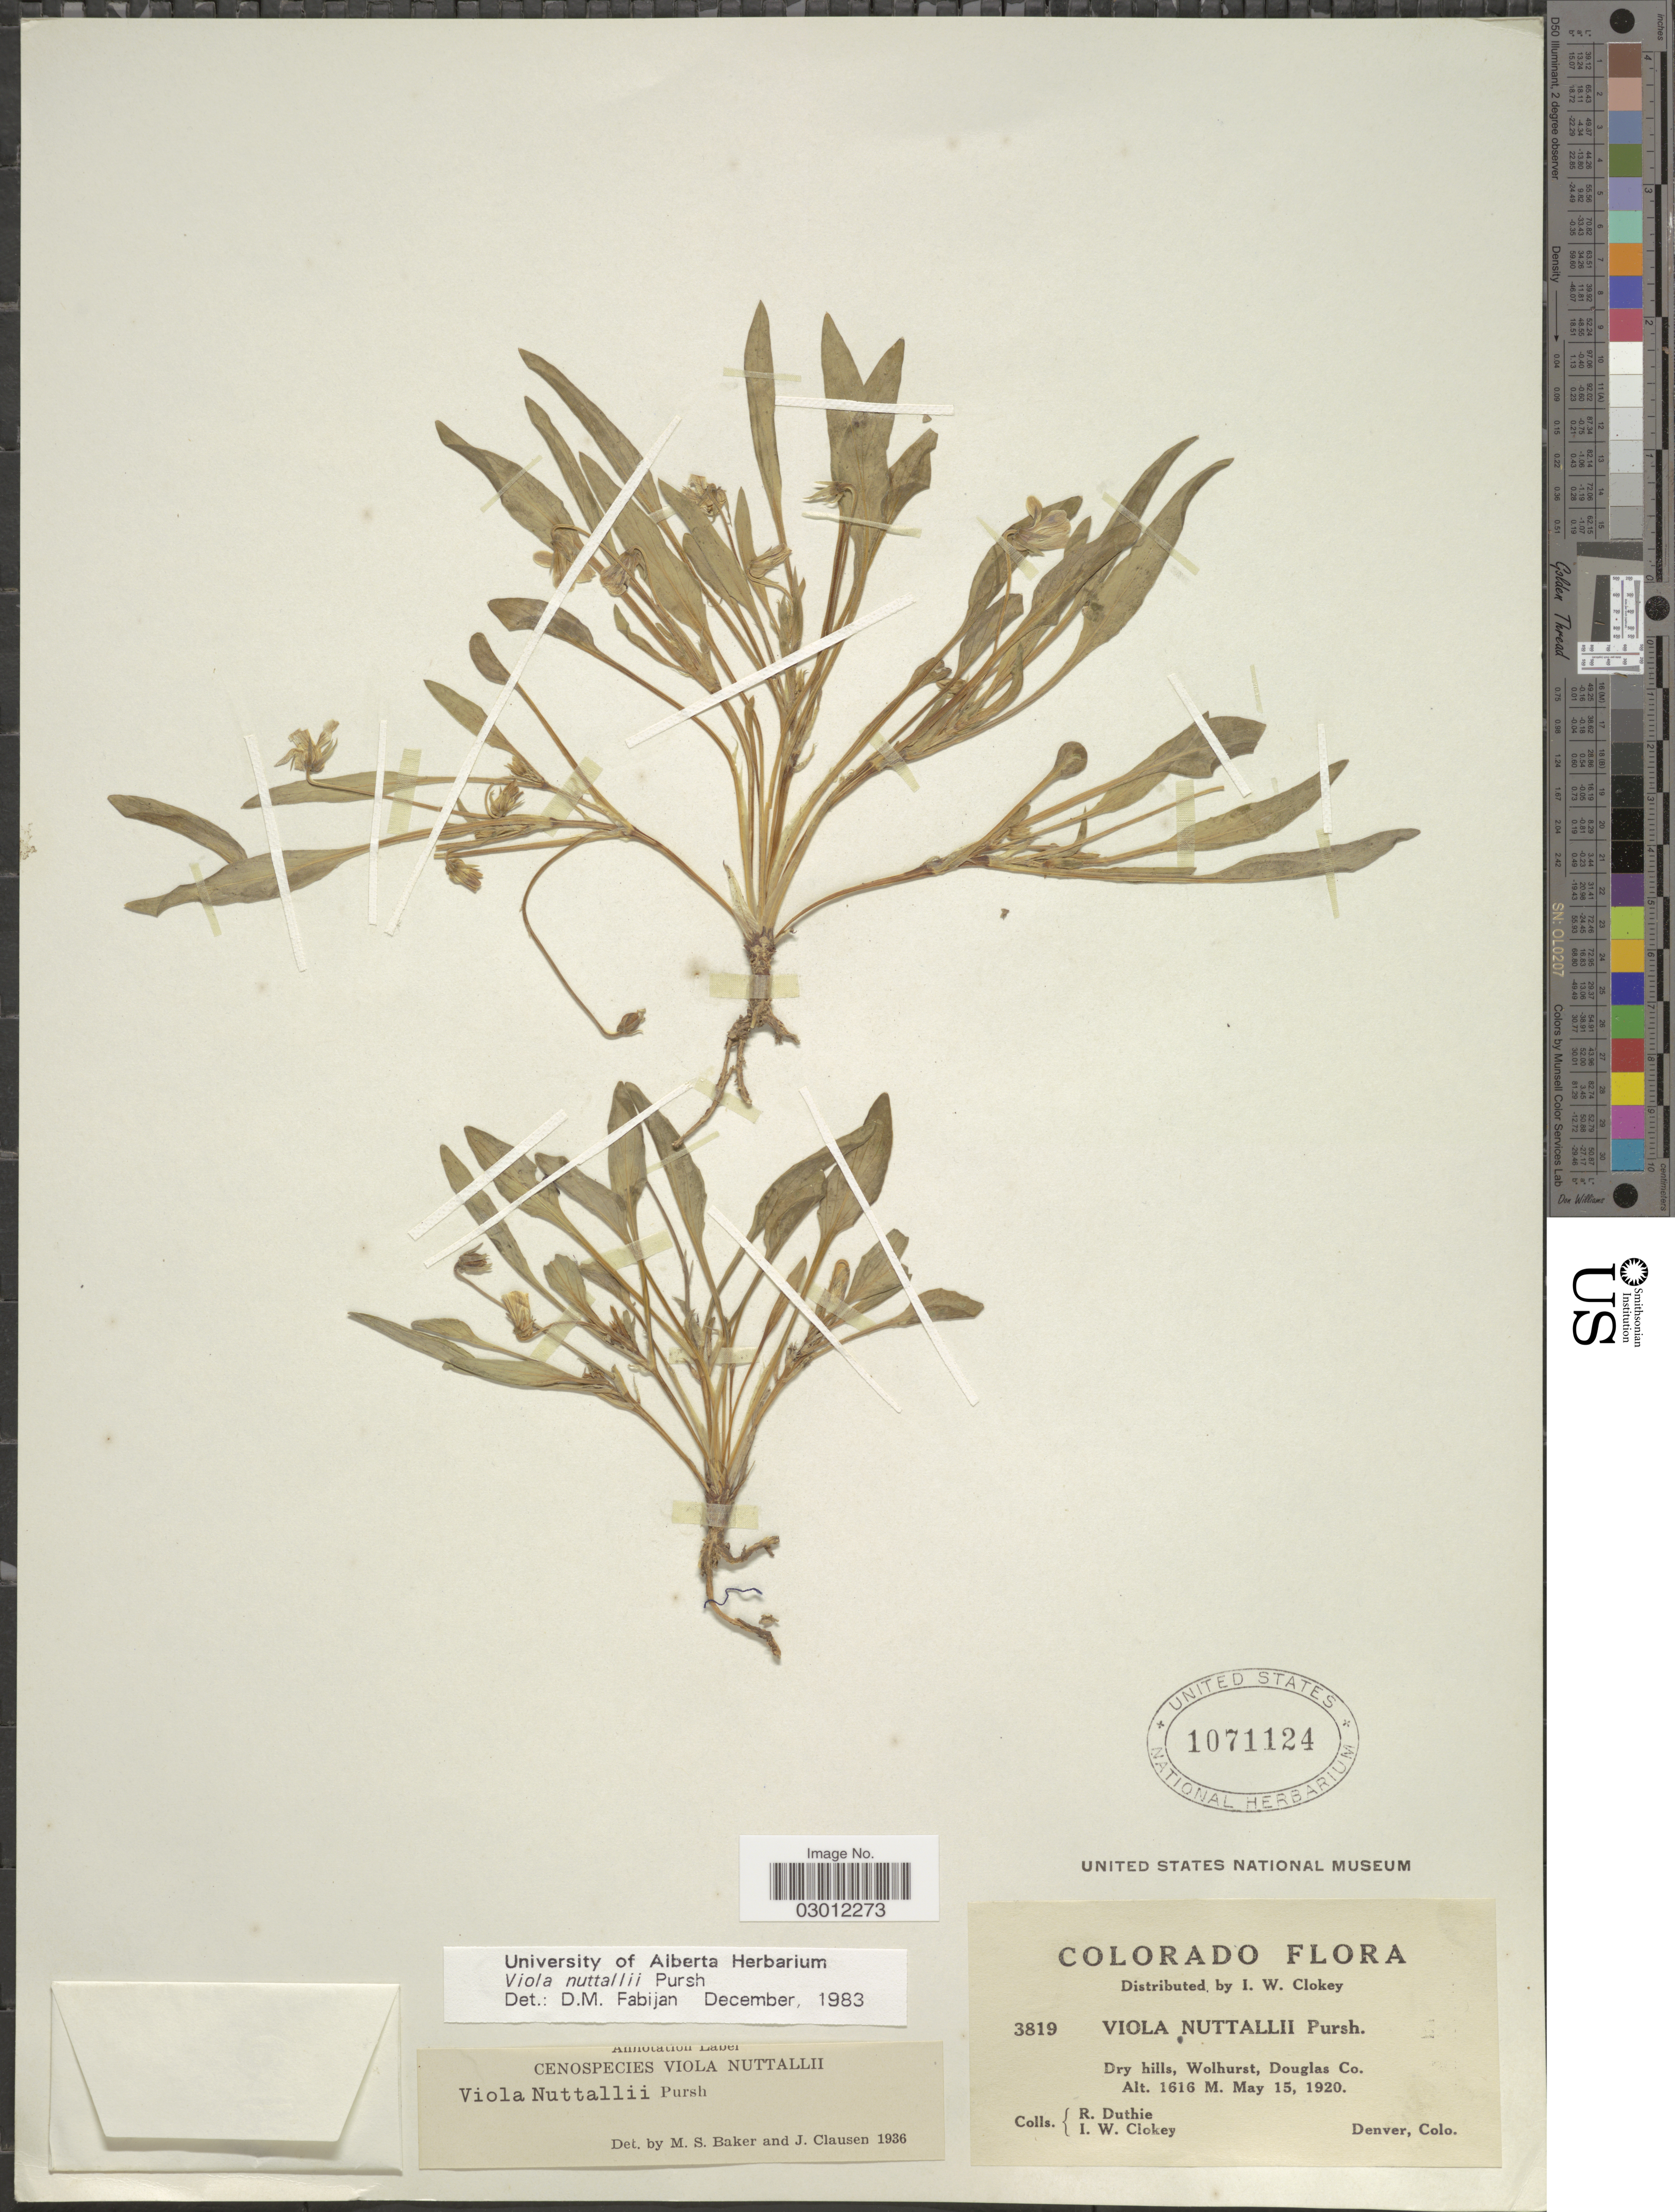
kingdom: Plantae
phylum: Tracheophyta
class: Magnoliopsida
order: Malpighiales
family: Violaceae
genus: Viola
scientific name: Viola nuttallii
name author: Pursh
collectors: R. Duthie & I. W. Clokey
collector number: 3819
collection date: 1920-05-15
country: United States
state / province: Colorado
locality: Dry hills, Wolhurst, Douglas Co.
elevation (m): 1616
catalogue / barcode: US 1071124